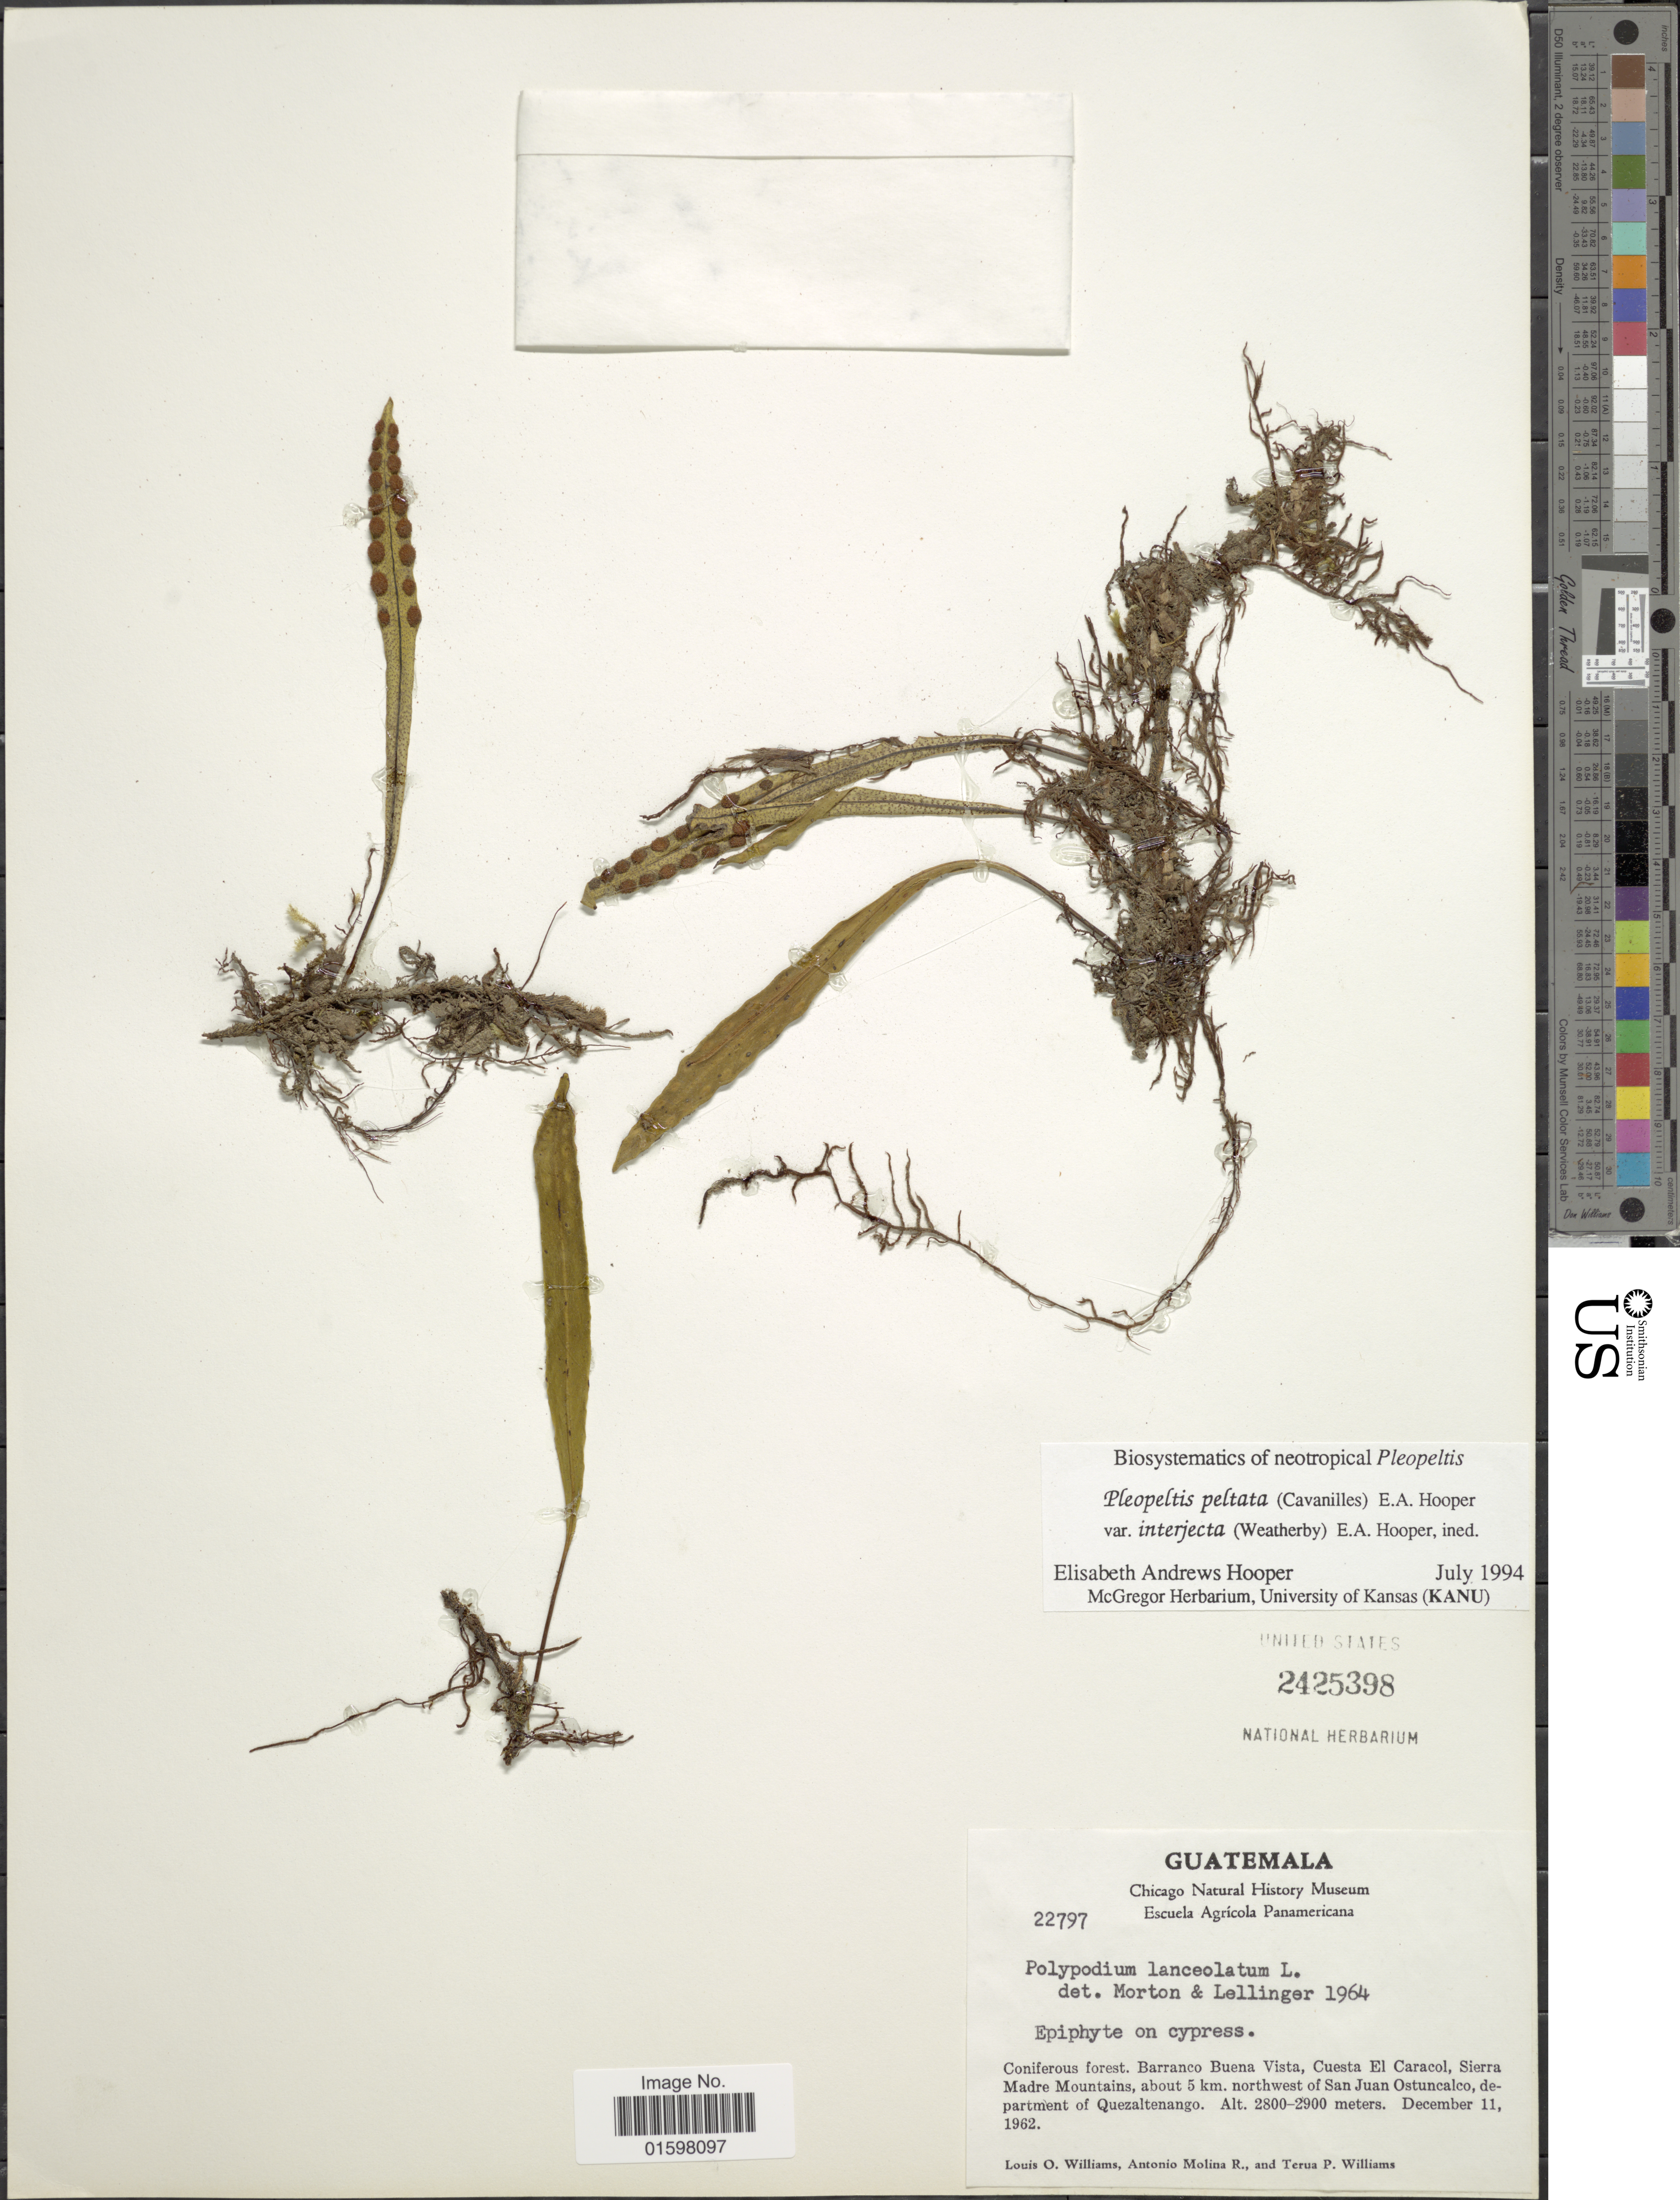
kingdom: Plantae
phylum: Tracheophyta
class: Polypodiopsida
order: Polypodiales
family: Polypodiaceae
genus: Pleopeltis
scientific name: Pleopeltis peltata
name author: Scort.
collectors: L. O. Williams, A. Molina & A. T. Williams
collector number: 22797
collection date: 1962-12-11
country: Guatemala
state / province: Quetzaltenango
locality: Barranco Buena Vista, Cuesta El Caracol, Sierra Madre Mountains, about 5 km. northwest of San Juan Ostuncalco, department of Quezaltenango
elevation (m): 2800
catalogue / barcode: US 2425398